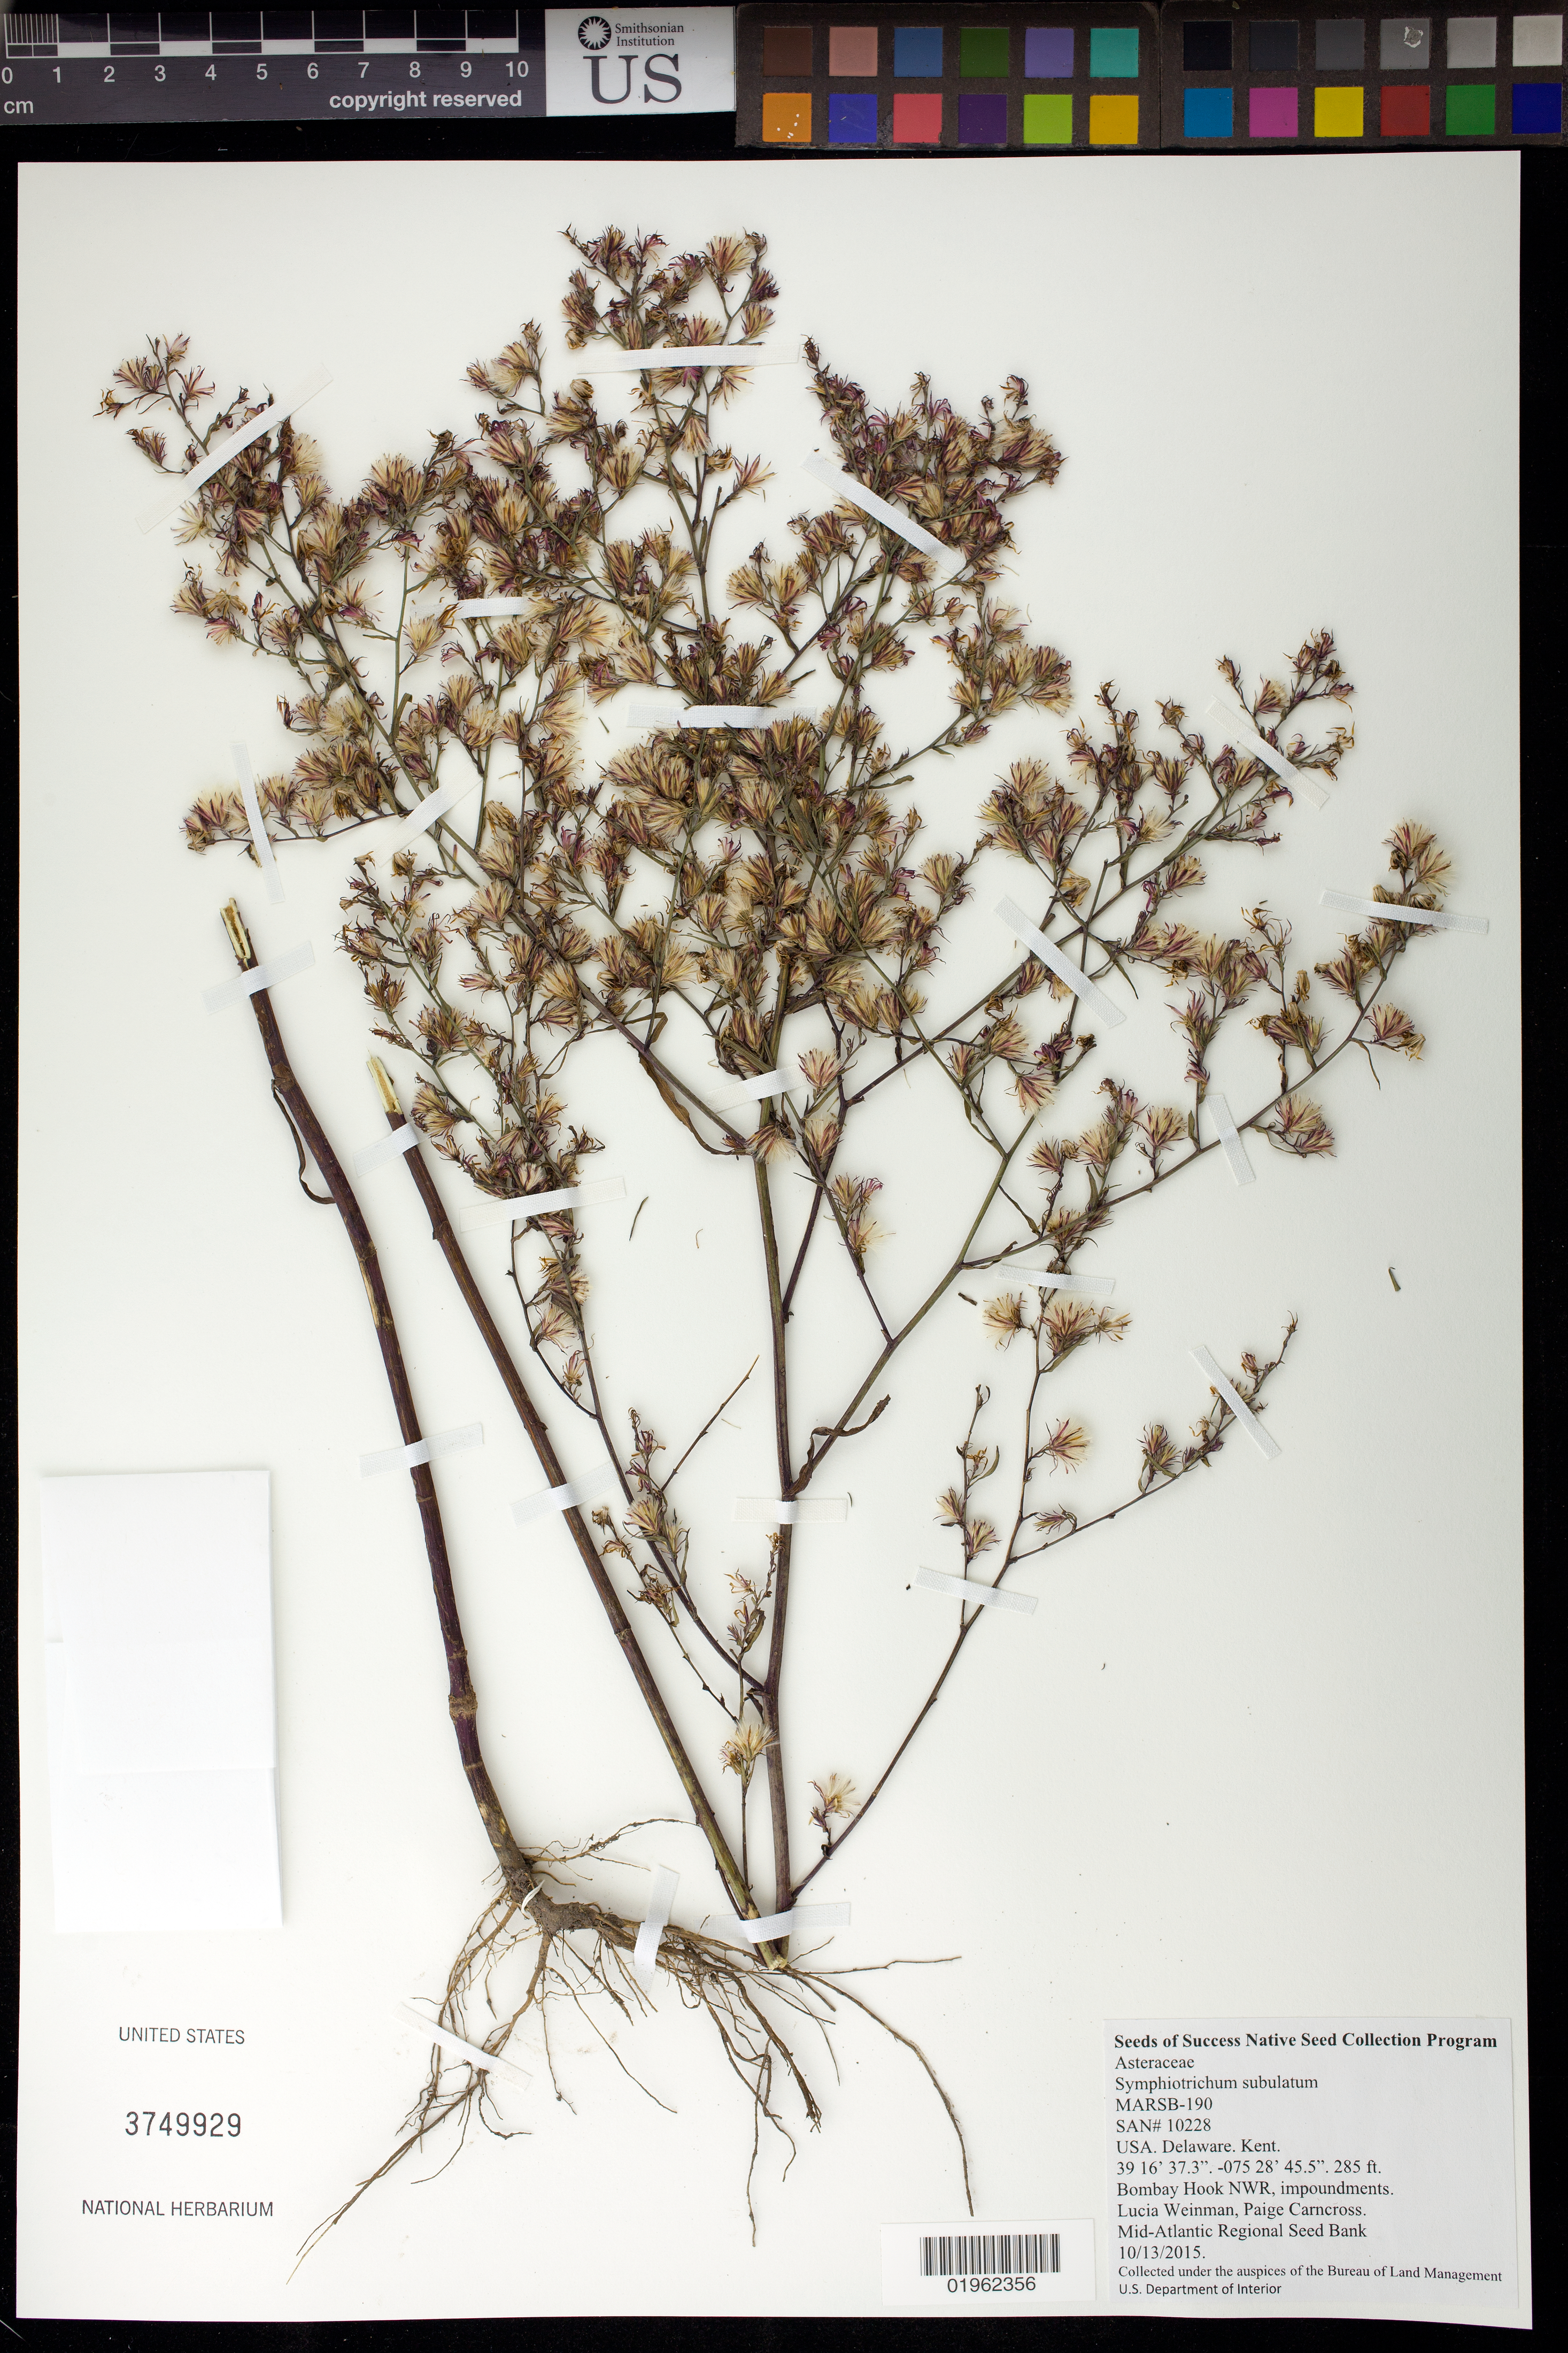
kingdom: Plantae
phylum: Tracheophyta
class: Magnoliopsida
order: Asterales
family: Asteraceae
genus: Symphyotrichum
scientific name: Symphyotrichum subulatum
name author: (Michx.) G.L. Nesom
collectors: C. Carncross & P. Over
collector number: MARSB-190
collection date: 2015-10-13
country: United States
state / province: Delaware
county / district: Kent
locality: Bombay Hook National Wildlife Refuge, Wildlife Drive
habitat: Atlantic and Gulf Brackish Tidal Marsh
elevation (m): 87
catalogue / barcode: US 3749929